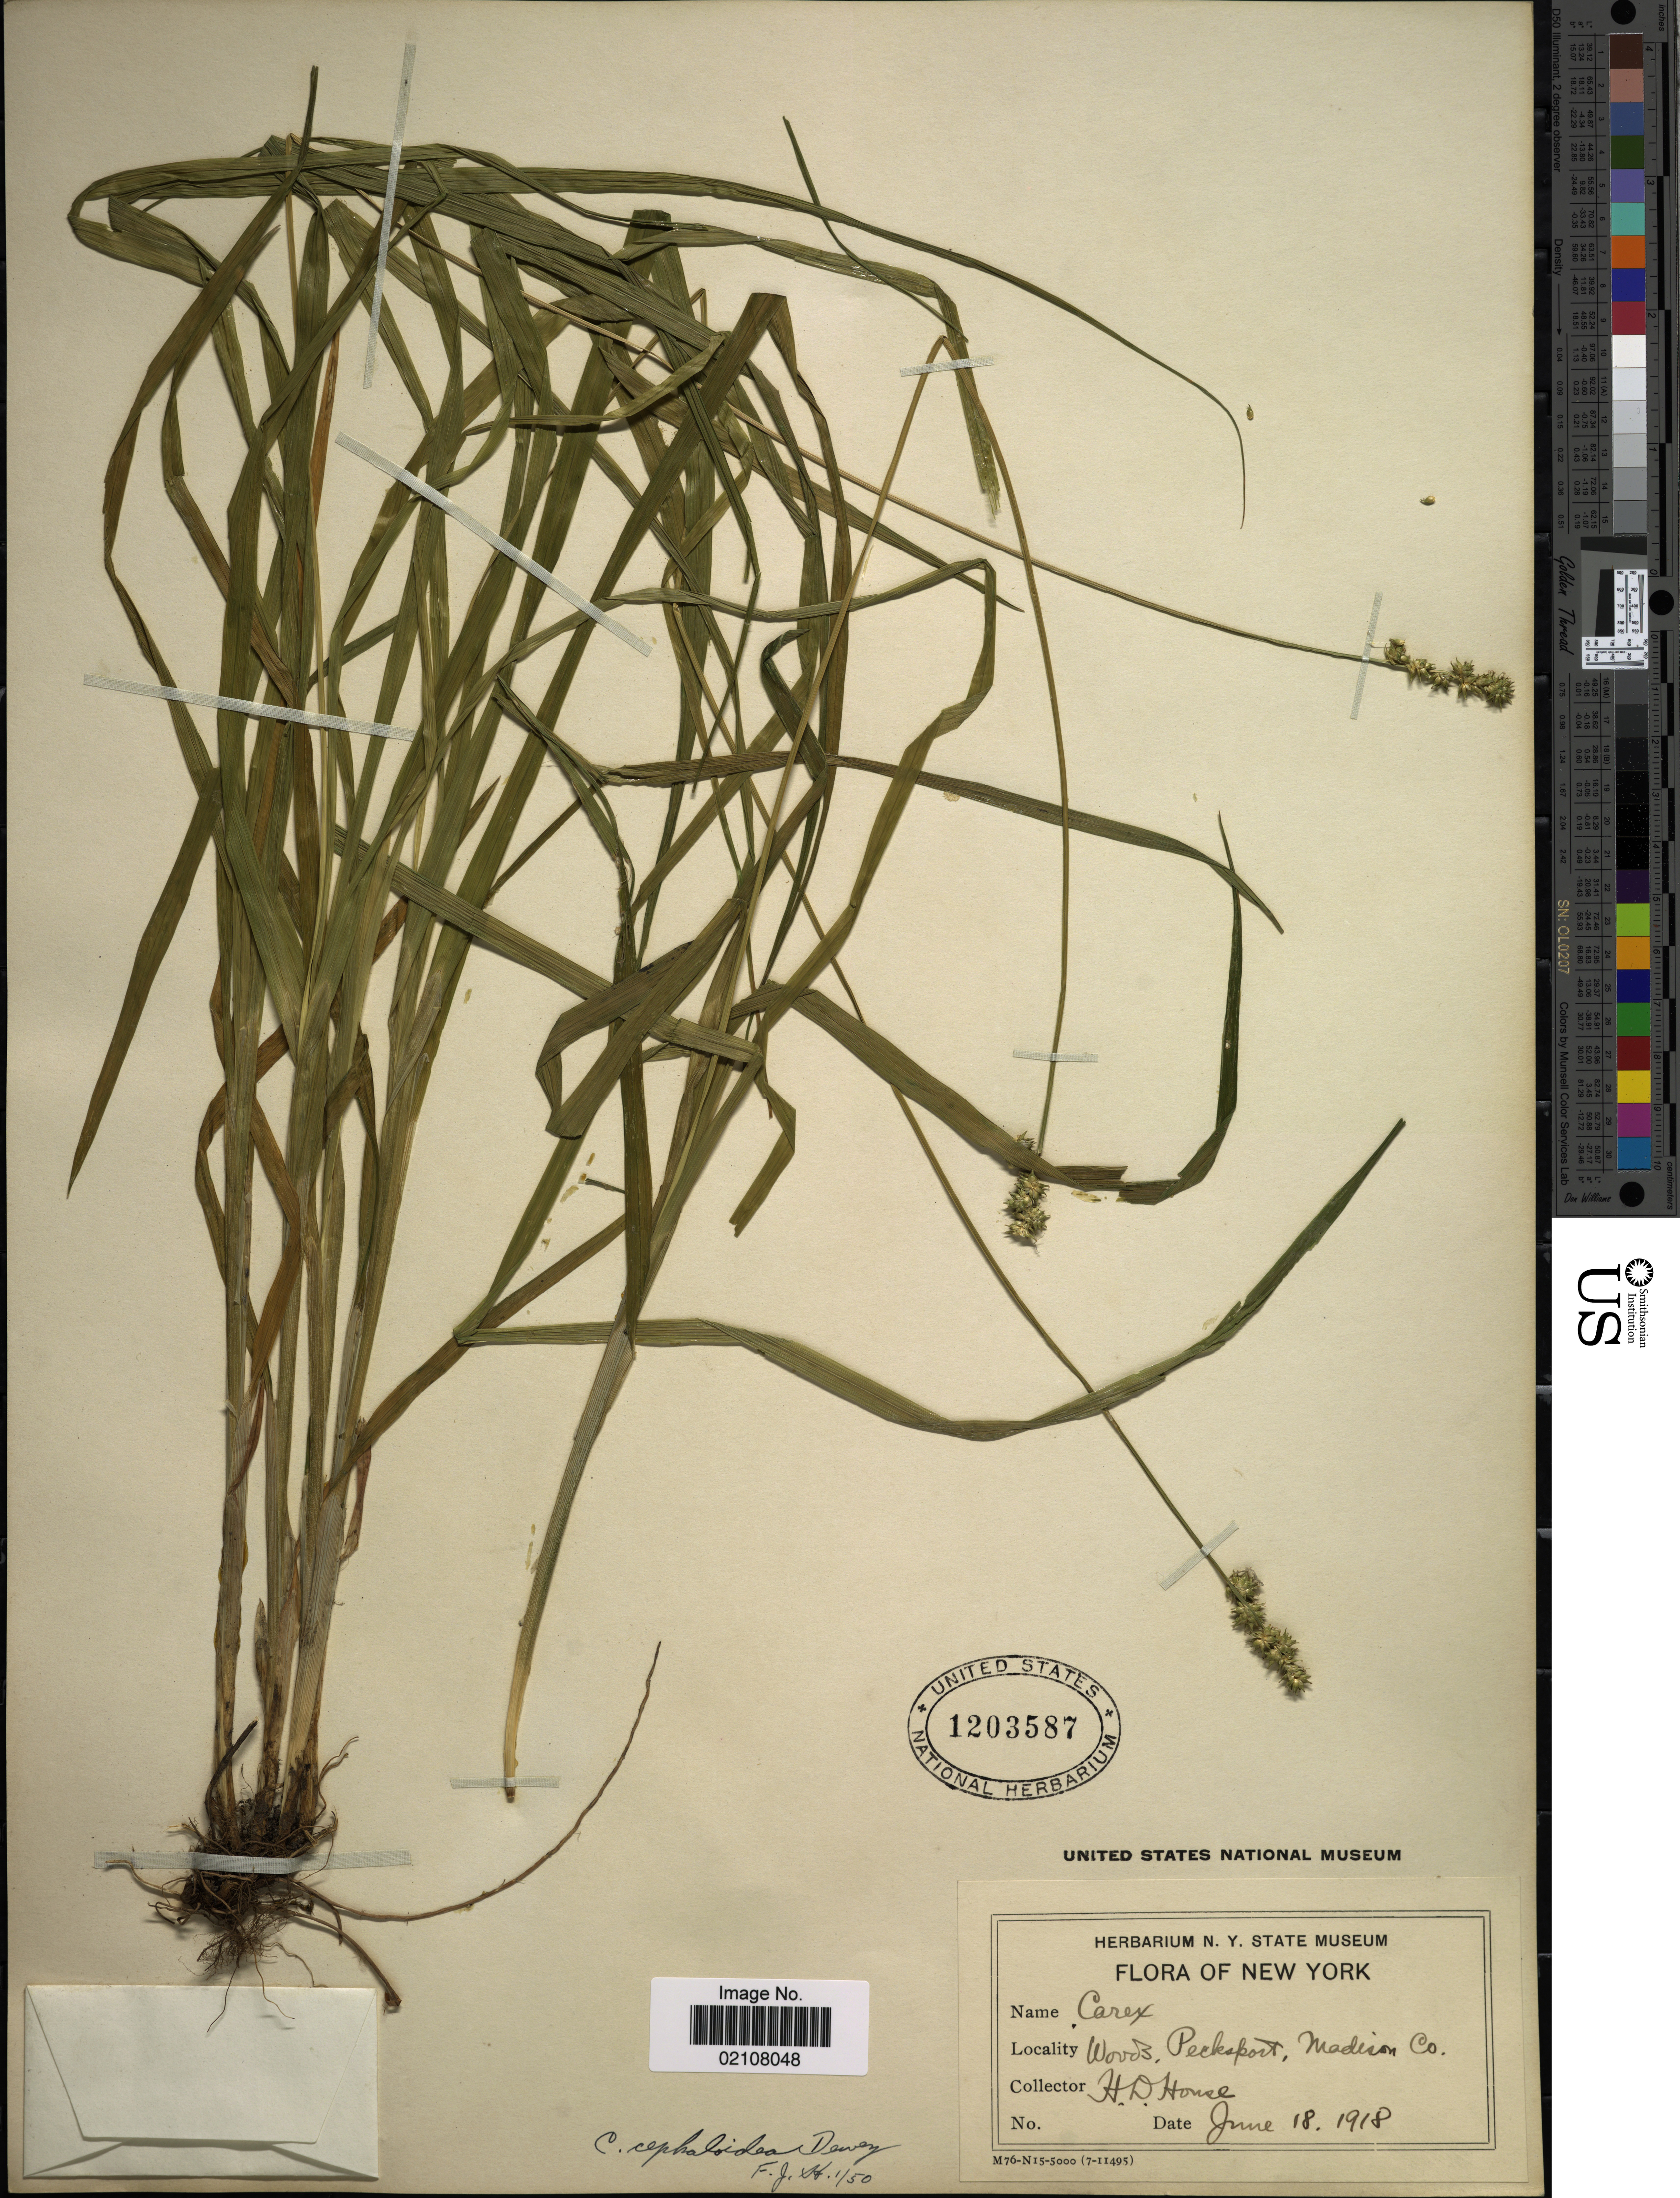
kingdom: Plantae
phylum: Tracheophyta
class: Liliopsida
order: Poales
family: Cyperaceae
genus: Carex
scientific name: Carex cephaloidea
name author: (Dewey) Dewey ex Boott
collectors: H. D. House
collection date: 1918-06-18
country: United States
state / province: New York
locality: Woods, Pecksport, Madison Co.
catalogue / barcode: US 1203587